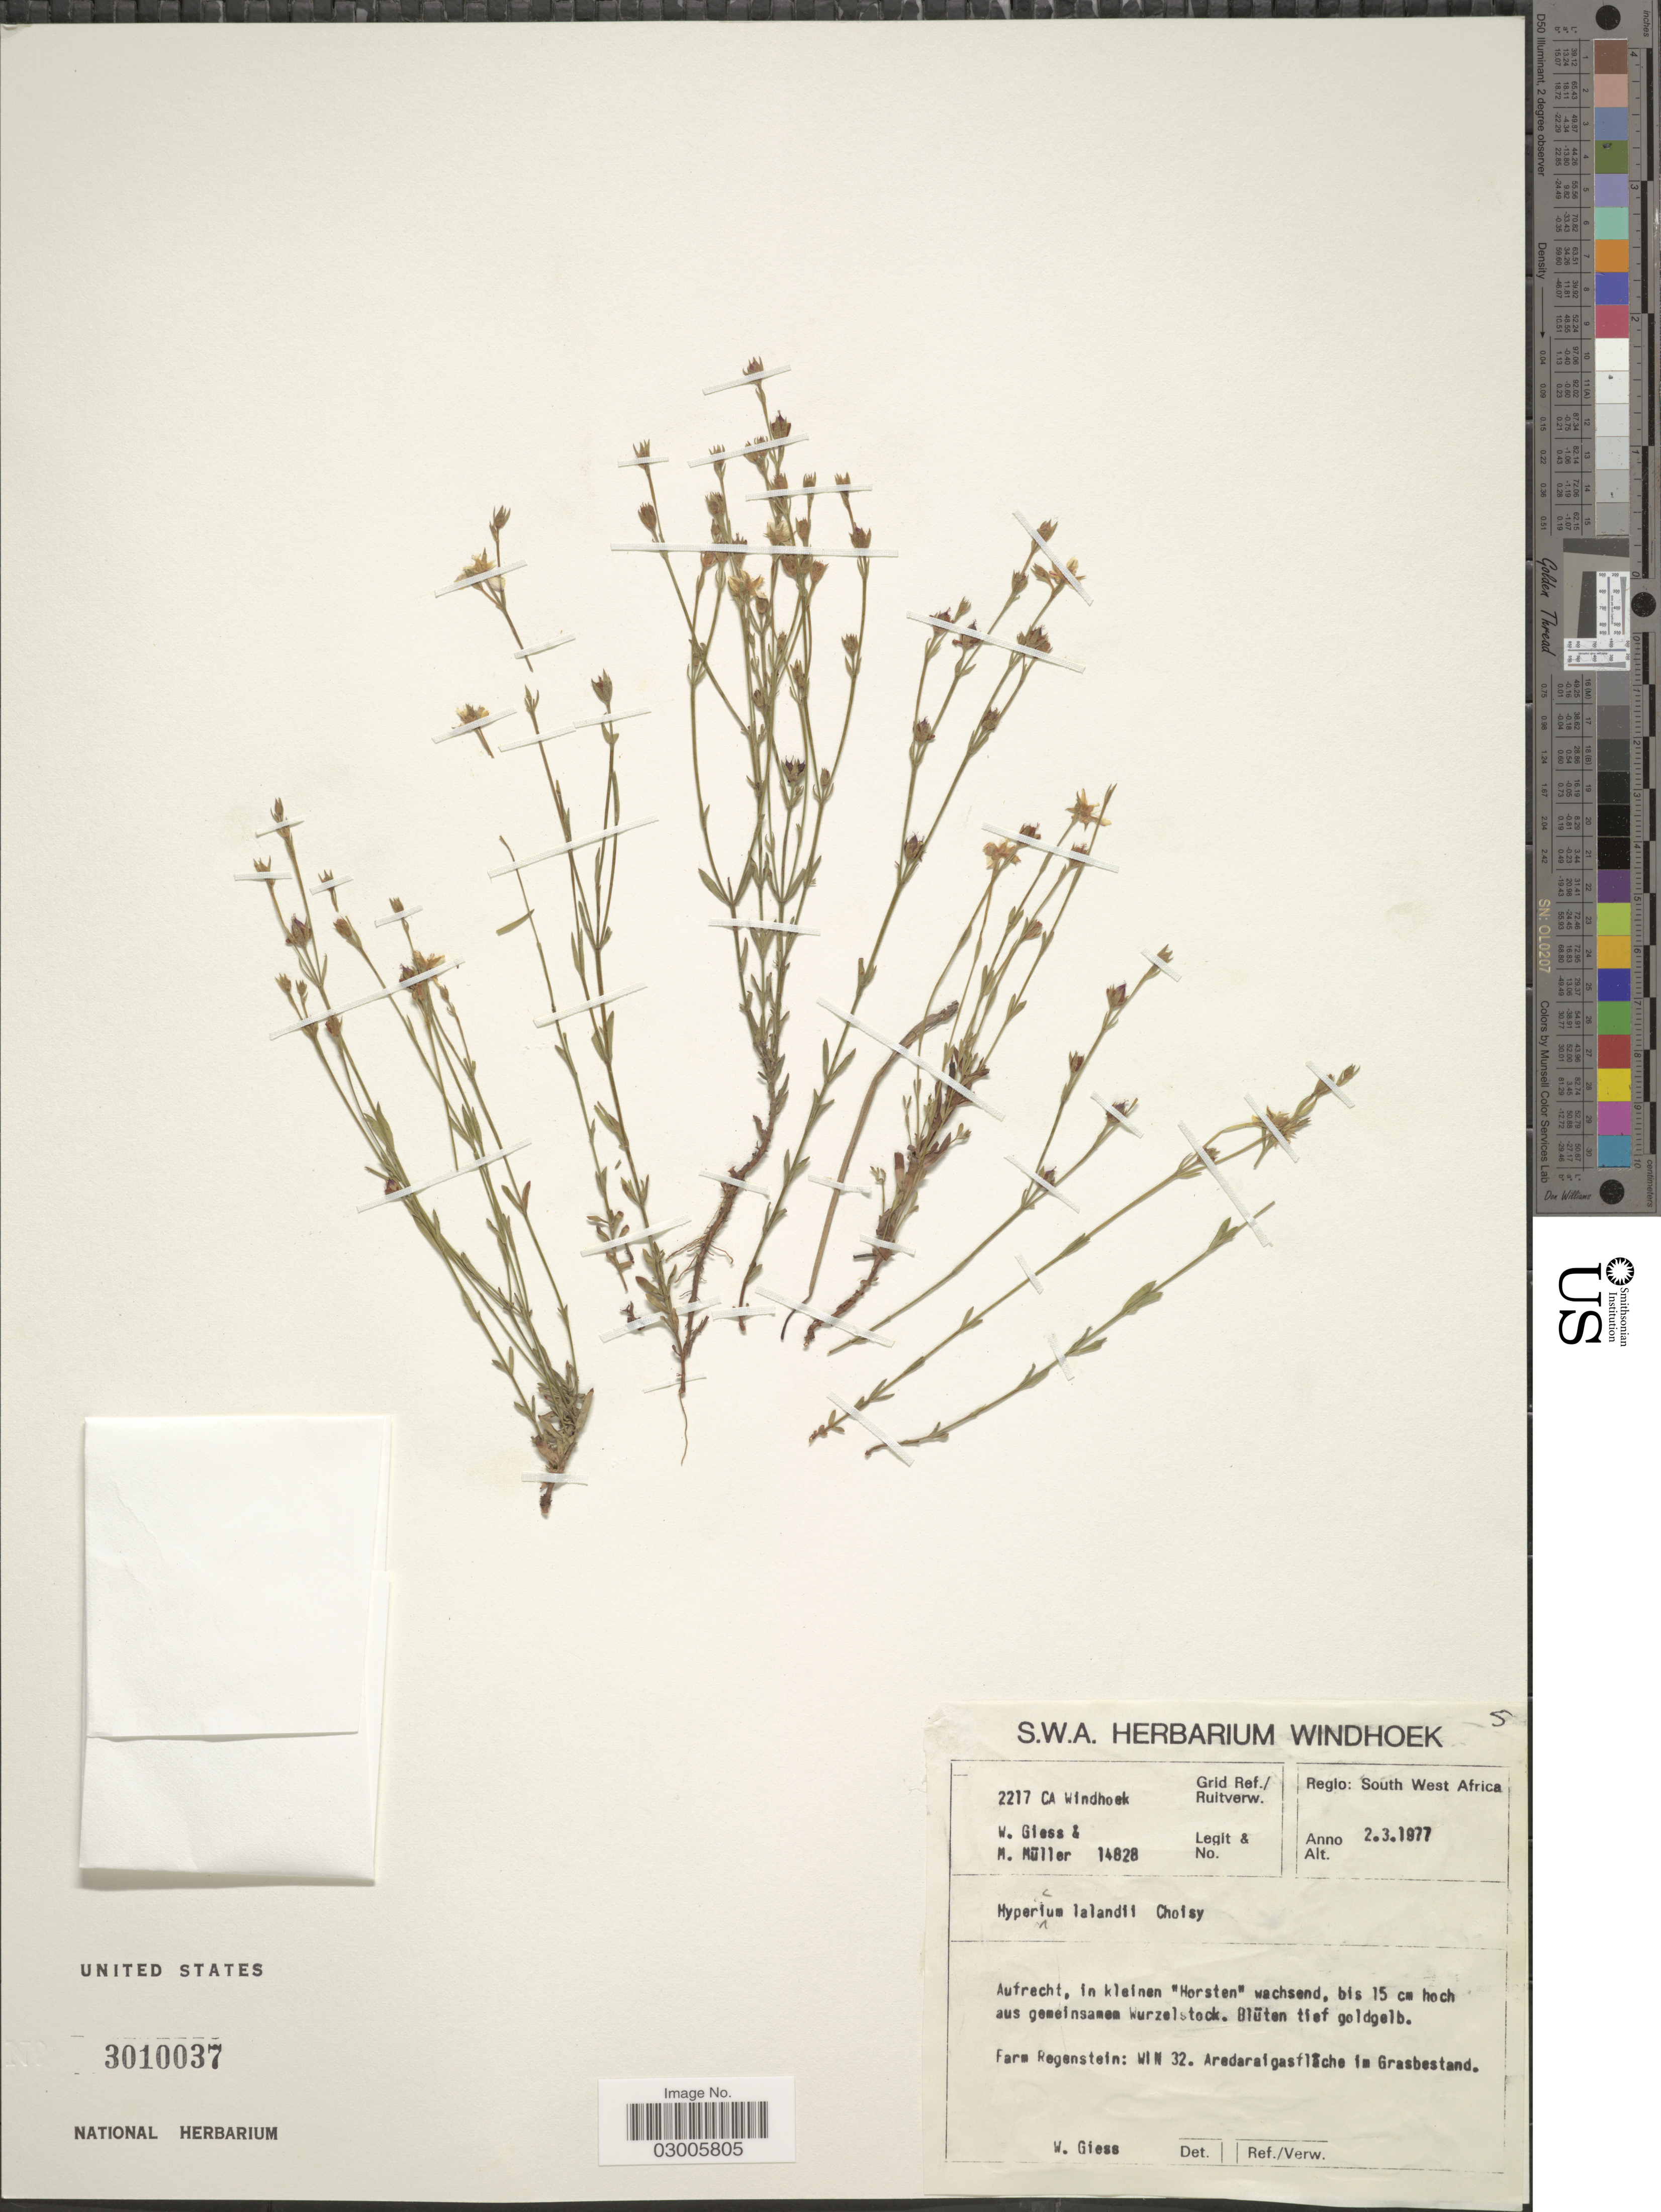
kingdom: Plantae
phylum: Tracheophyta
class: Magnoliopsida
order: Malpighiales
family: Hypericaceae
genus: Hypericum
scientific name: Hypericum lalandii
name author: Choisy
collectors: W. Giess & M. Müller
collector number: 14828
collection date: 1977-03-02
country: Namibia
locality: Grid Ref./Ruitverw. 2217 CA, Regio: South West Africa, Farm Regenstein: WIN 32.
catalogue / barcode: US 3010037